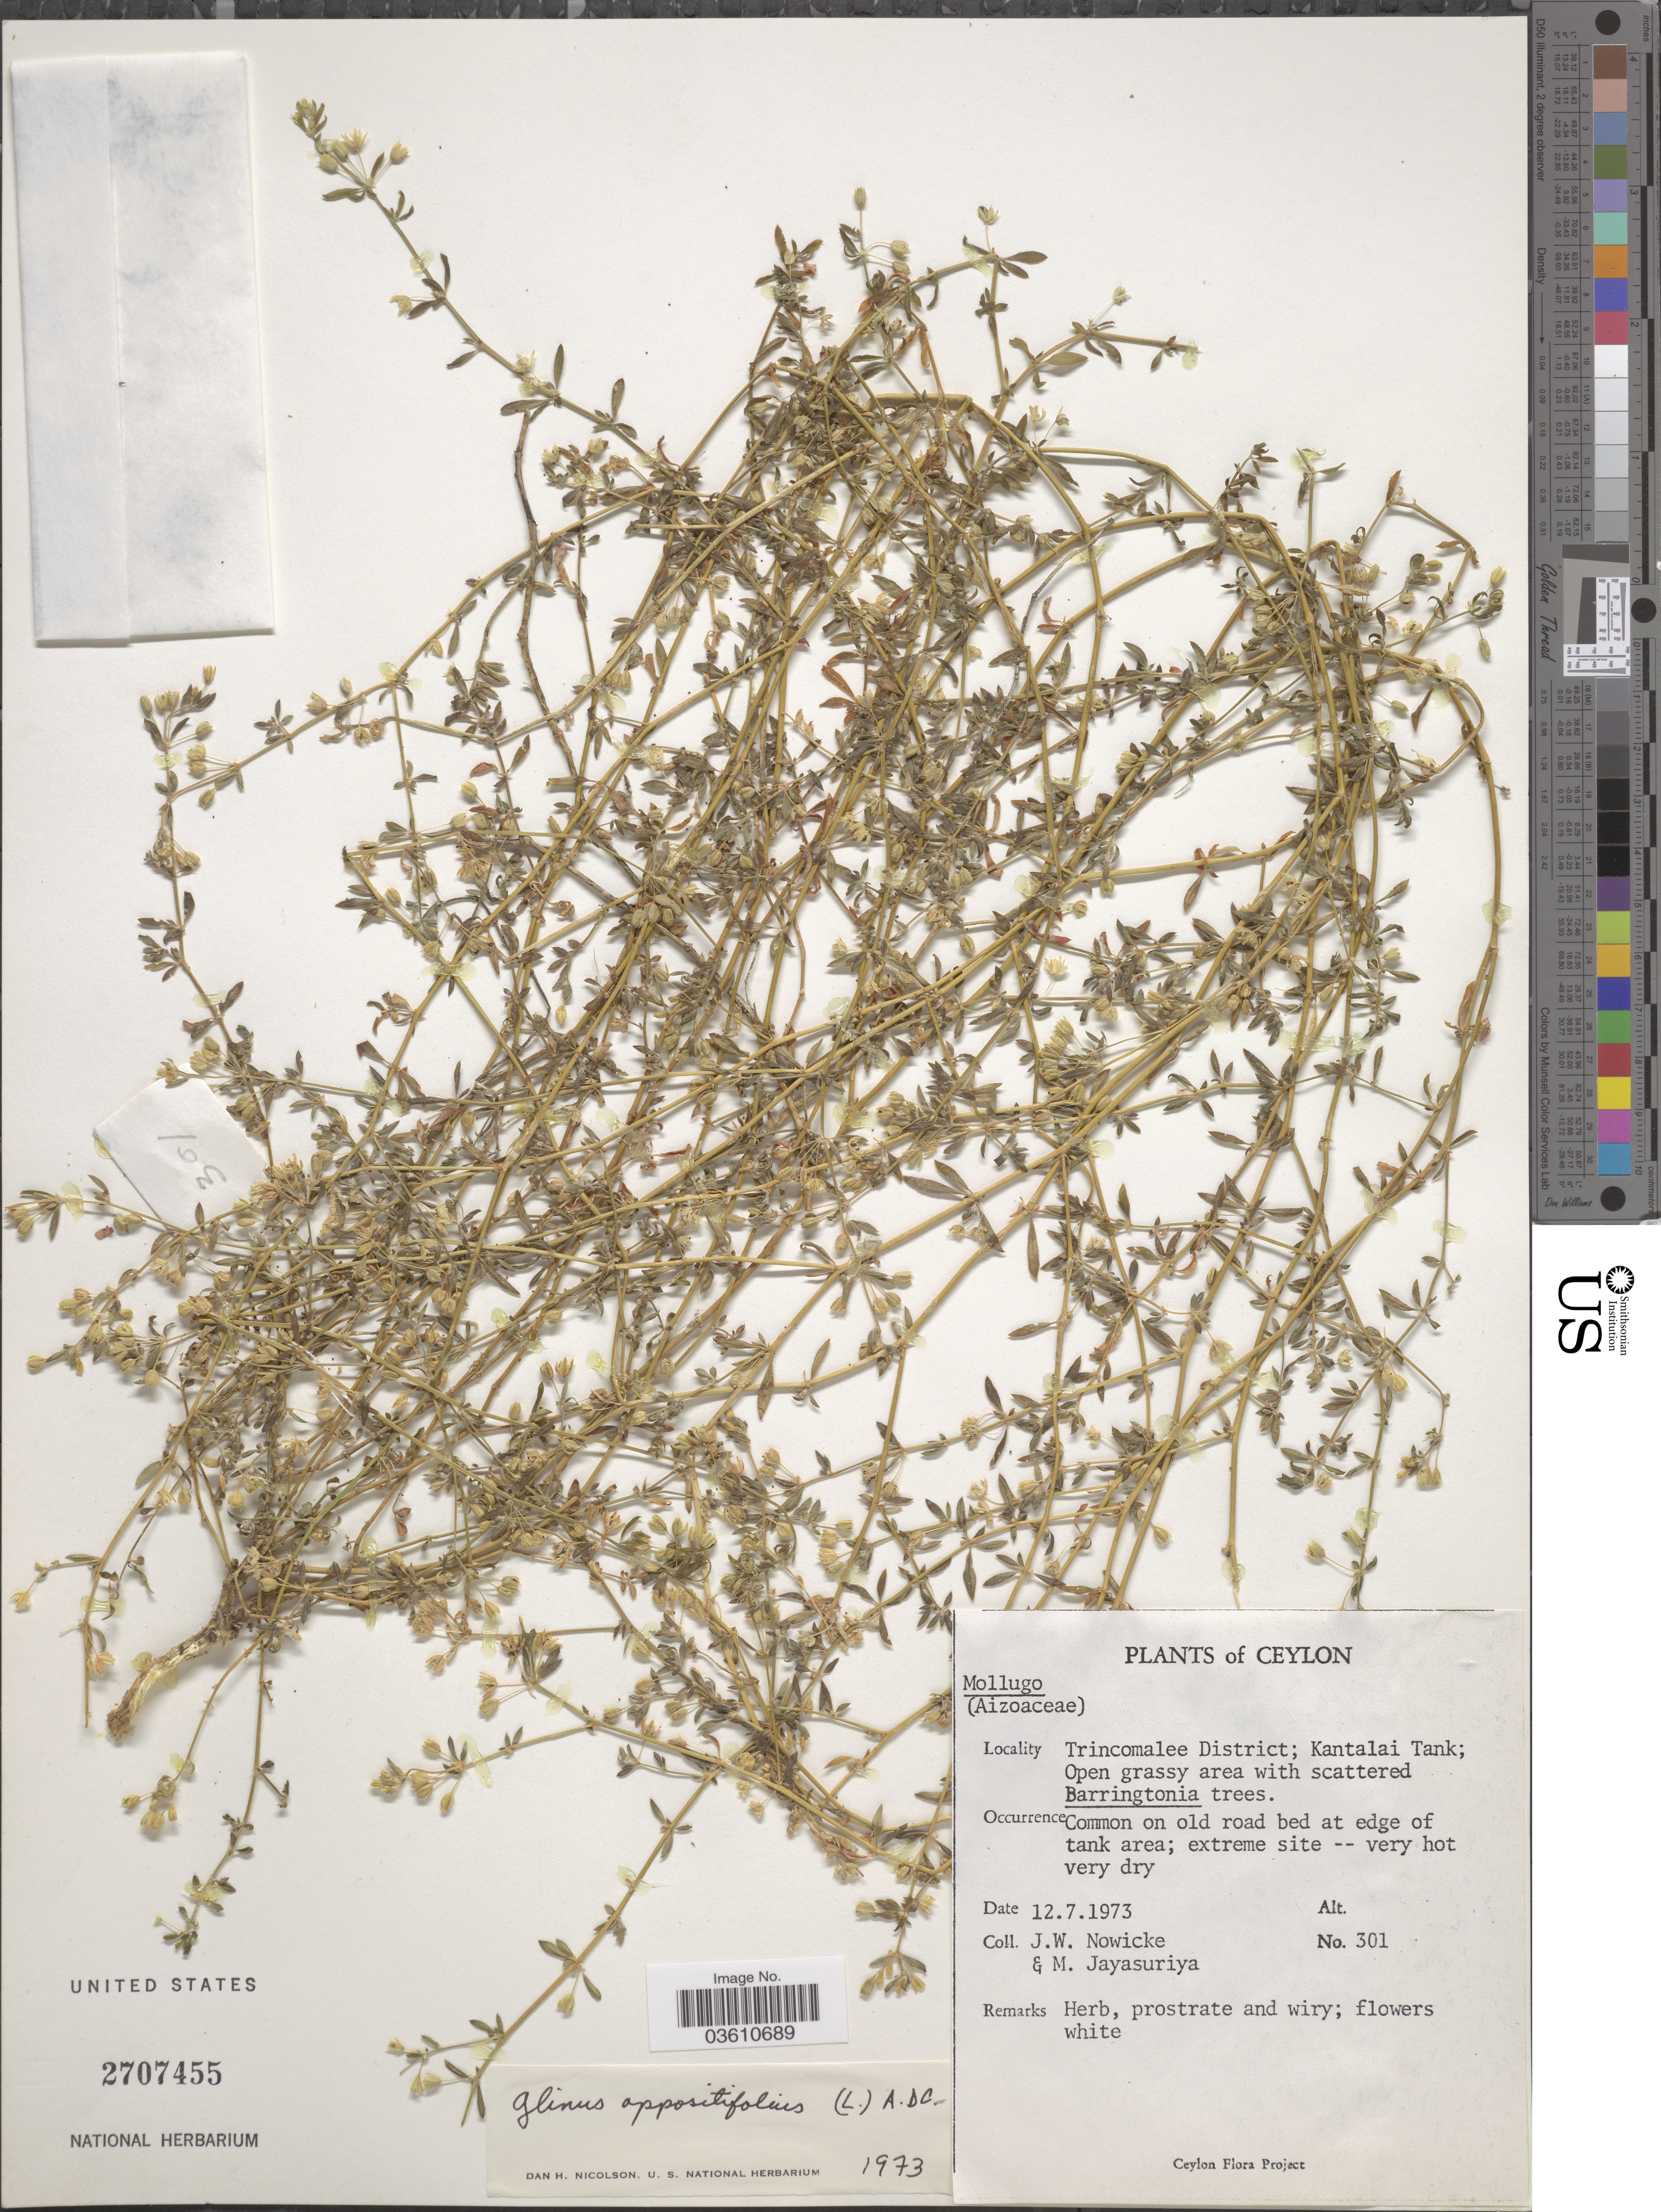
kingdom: Plantae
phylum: Tracheophyta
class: Magnoliopsida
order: Caryophyllales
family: Molluginaceae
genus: Glinus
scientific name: Glinus oppositifolius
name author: (L.) Aug. DC.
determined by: Nicolson, Dan H.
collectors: J. W. Nowicke & M. Jayasuriya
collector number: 301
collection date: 1973-07-12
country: Sri Lanka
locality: Ceylon. Tincomalee District; Kantalai Tank.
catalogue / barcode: US 2707455